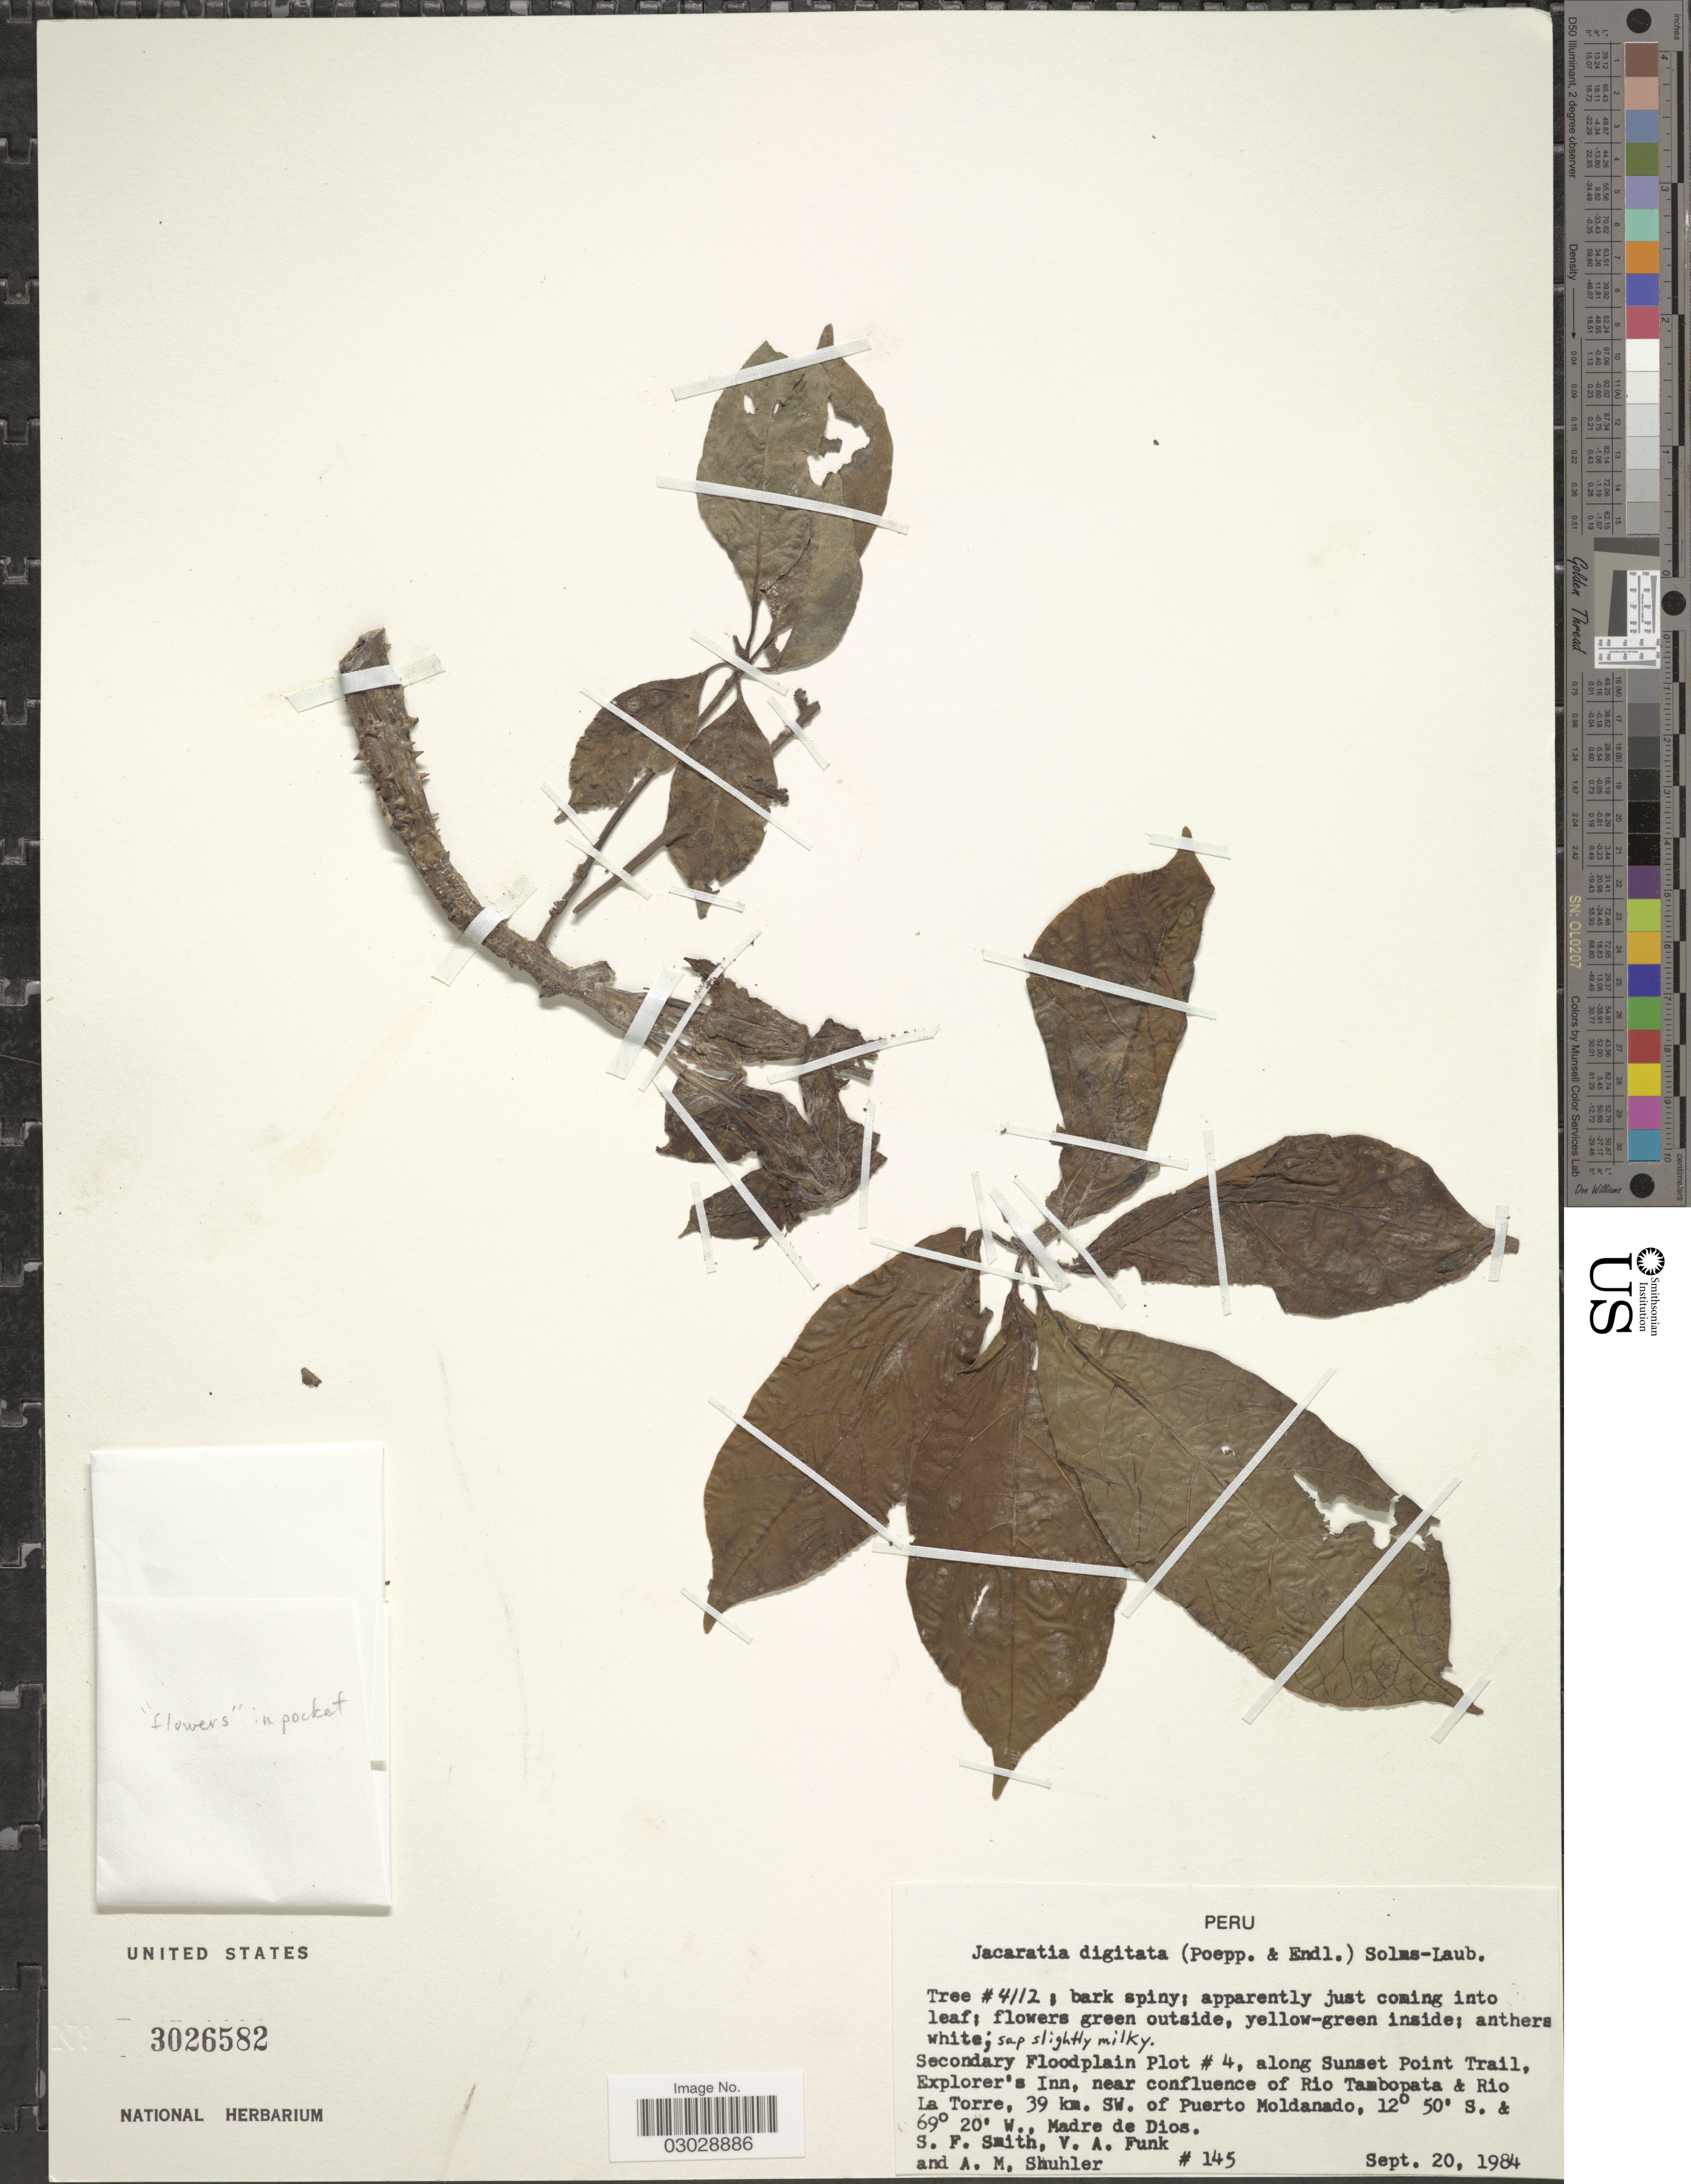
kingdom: Plantae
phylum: Tracheophyta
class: Magnoliopsida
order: Brassicales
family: Caricaceae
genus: Jacaratia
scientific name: Jacaratia digitata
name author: (Poepp. & Endl.) Solms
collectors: S.F. Smith, V. Funk & A. Shuhler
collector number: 145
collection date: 1984-09-20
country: Peru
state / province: Madre de Dios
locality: Secondary Floodplain Plot # 4, along Sunset Point Trail, Explorer's Inn, near confluence of Rio Tambopata & Rio La Torre, 39 km. SW. of Puerto Moldanado.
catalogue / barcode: US 3026582